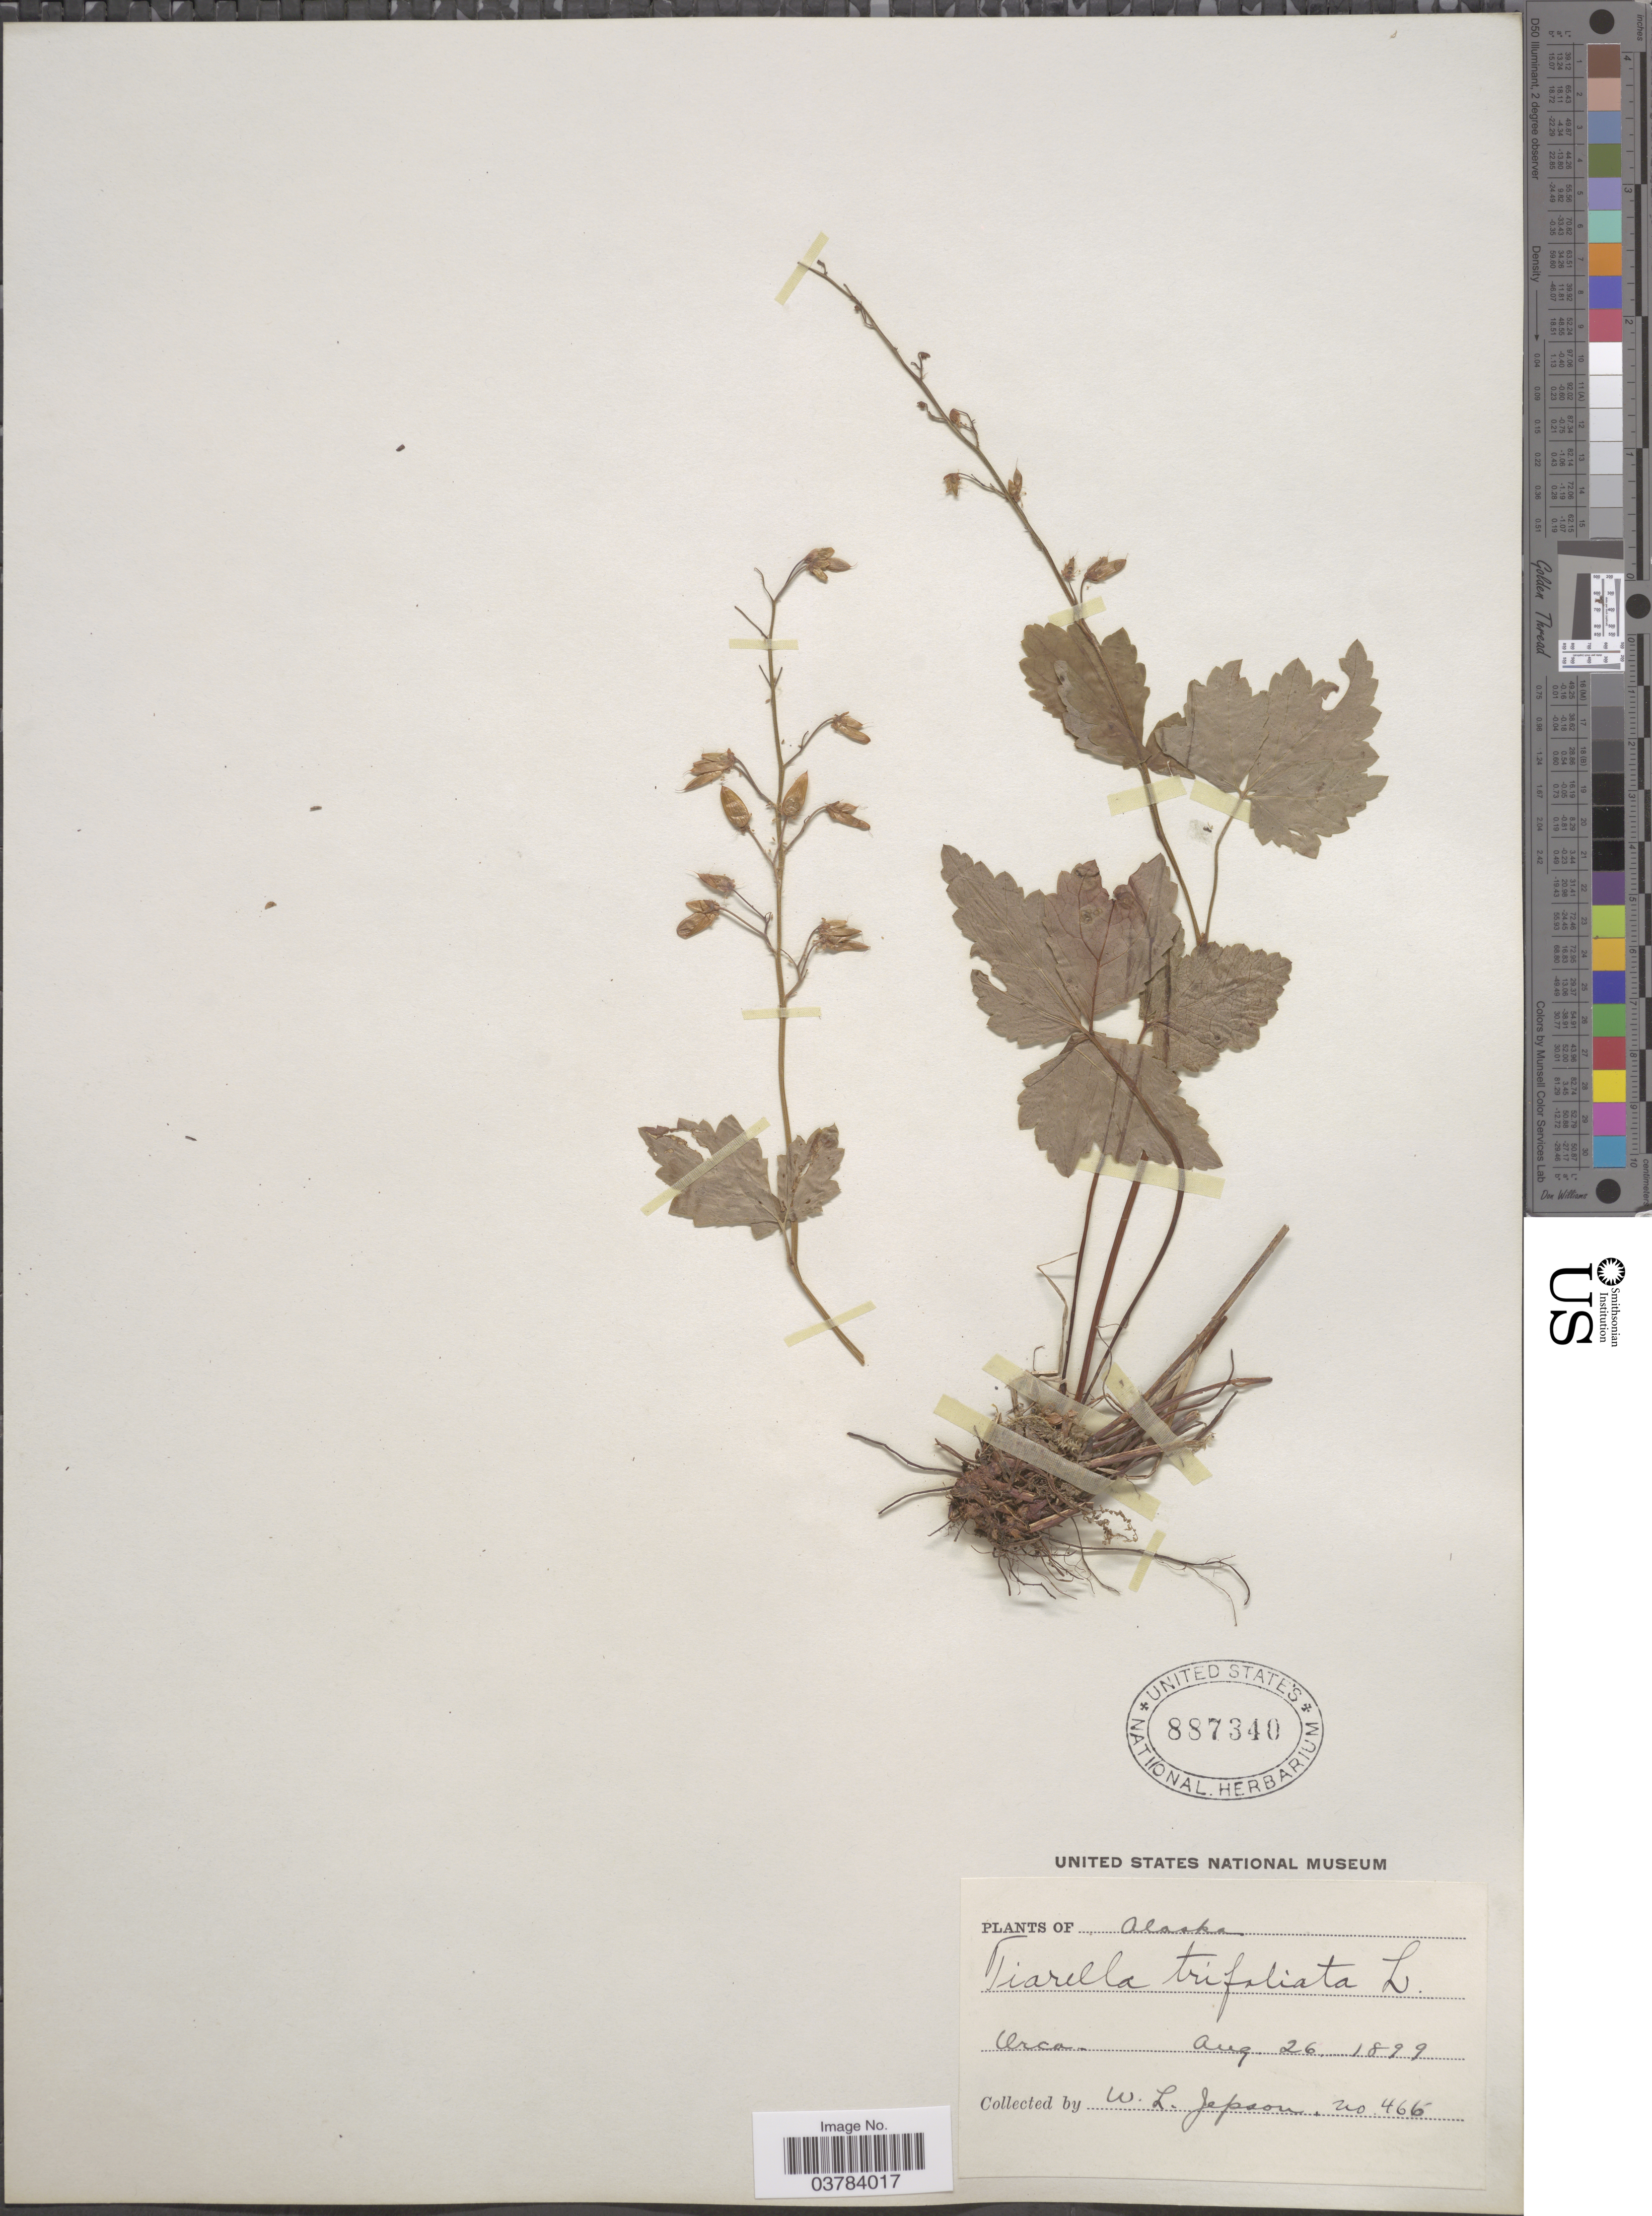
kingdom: Plantae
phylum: Tracheophyta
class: Magnoliopsida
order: Saxifragales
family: Saxifragaceae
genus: Tiarella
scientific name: Tiarella trifoliata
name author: L.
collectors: W. L. Jepson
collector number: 466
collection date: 1899-08-26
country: United States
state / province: Alaska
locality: Orca.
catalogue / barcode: US 887340